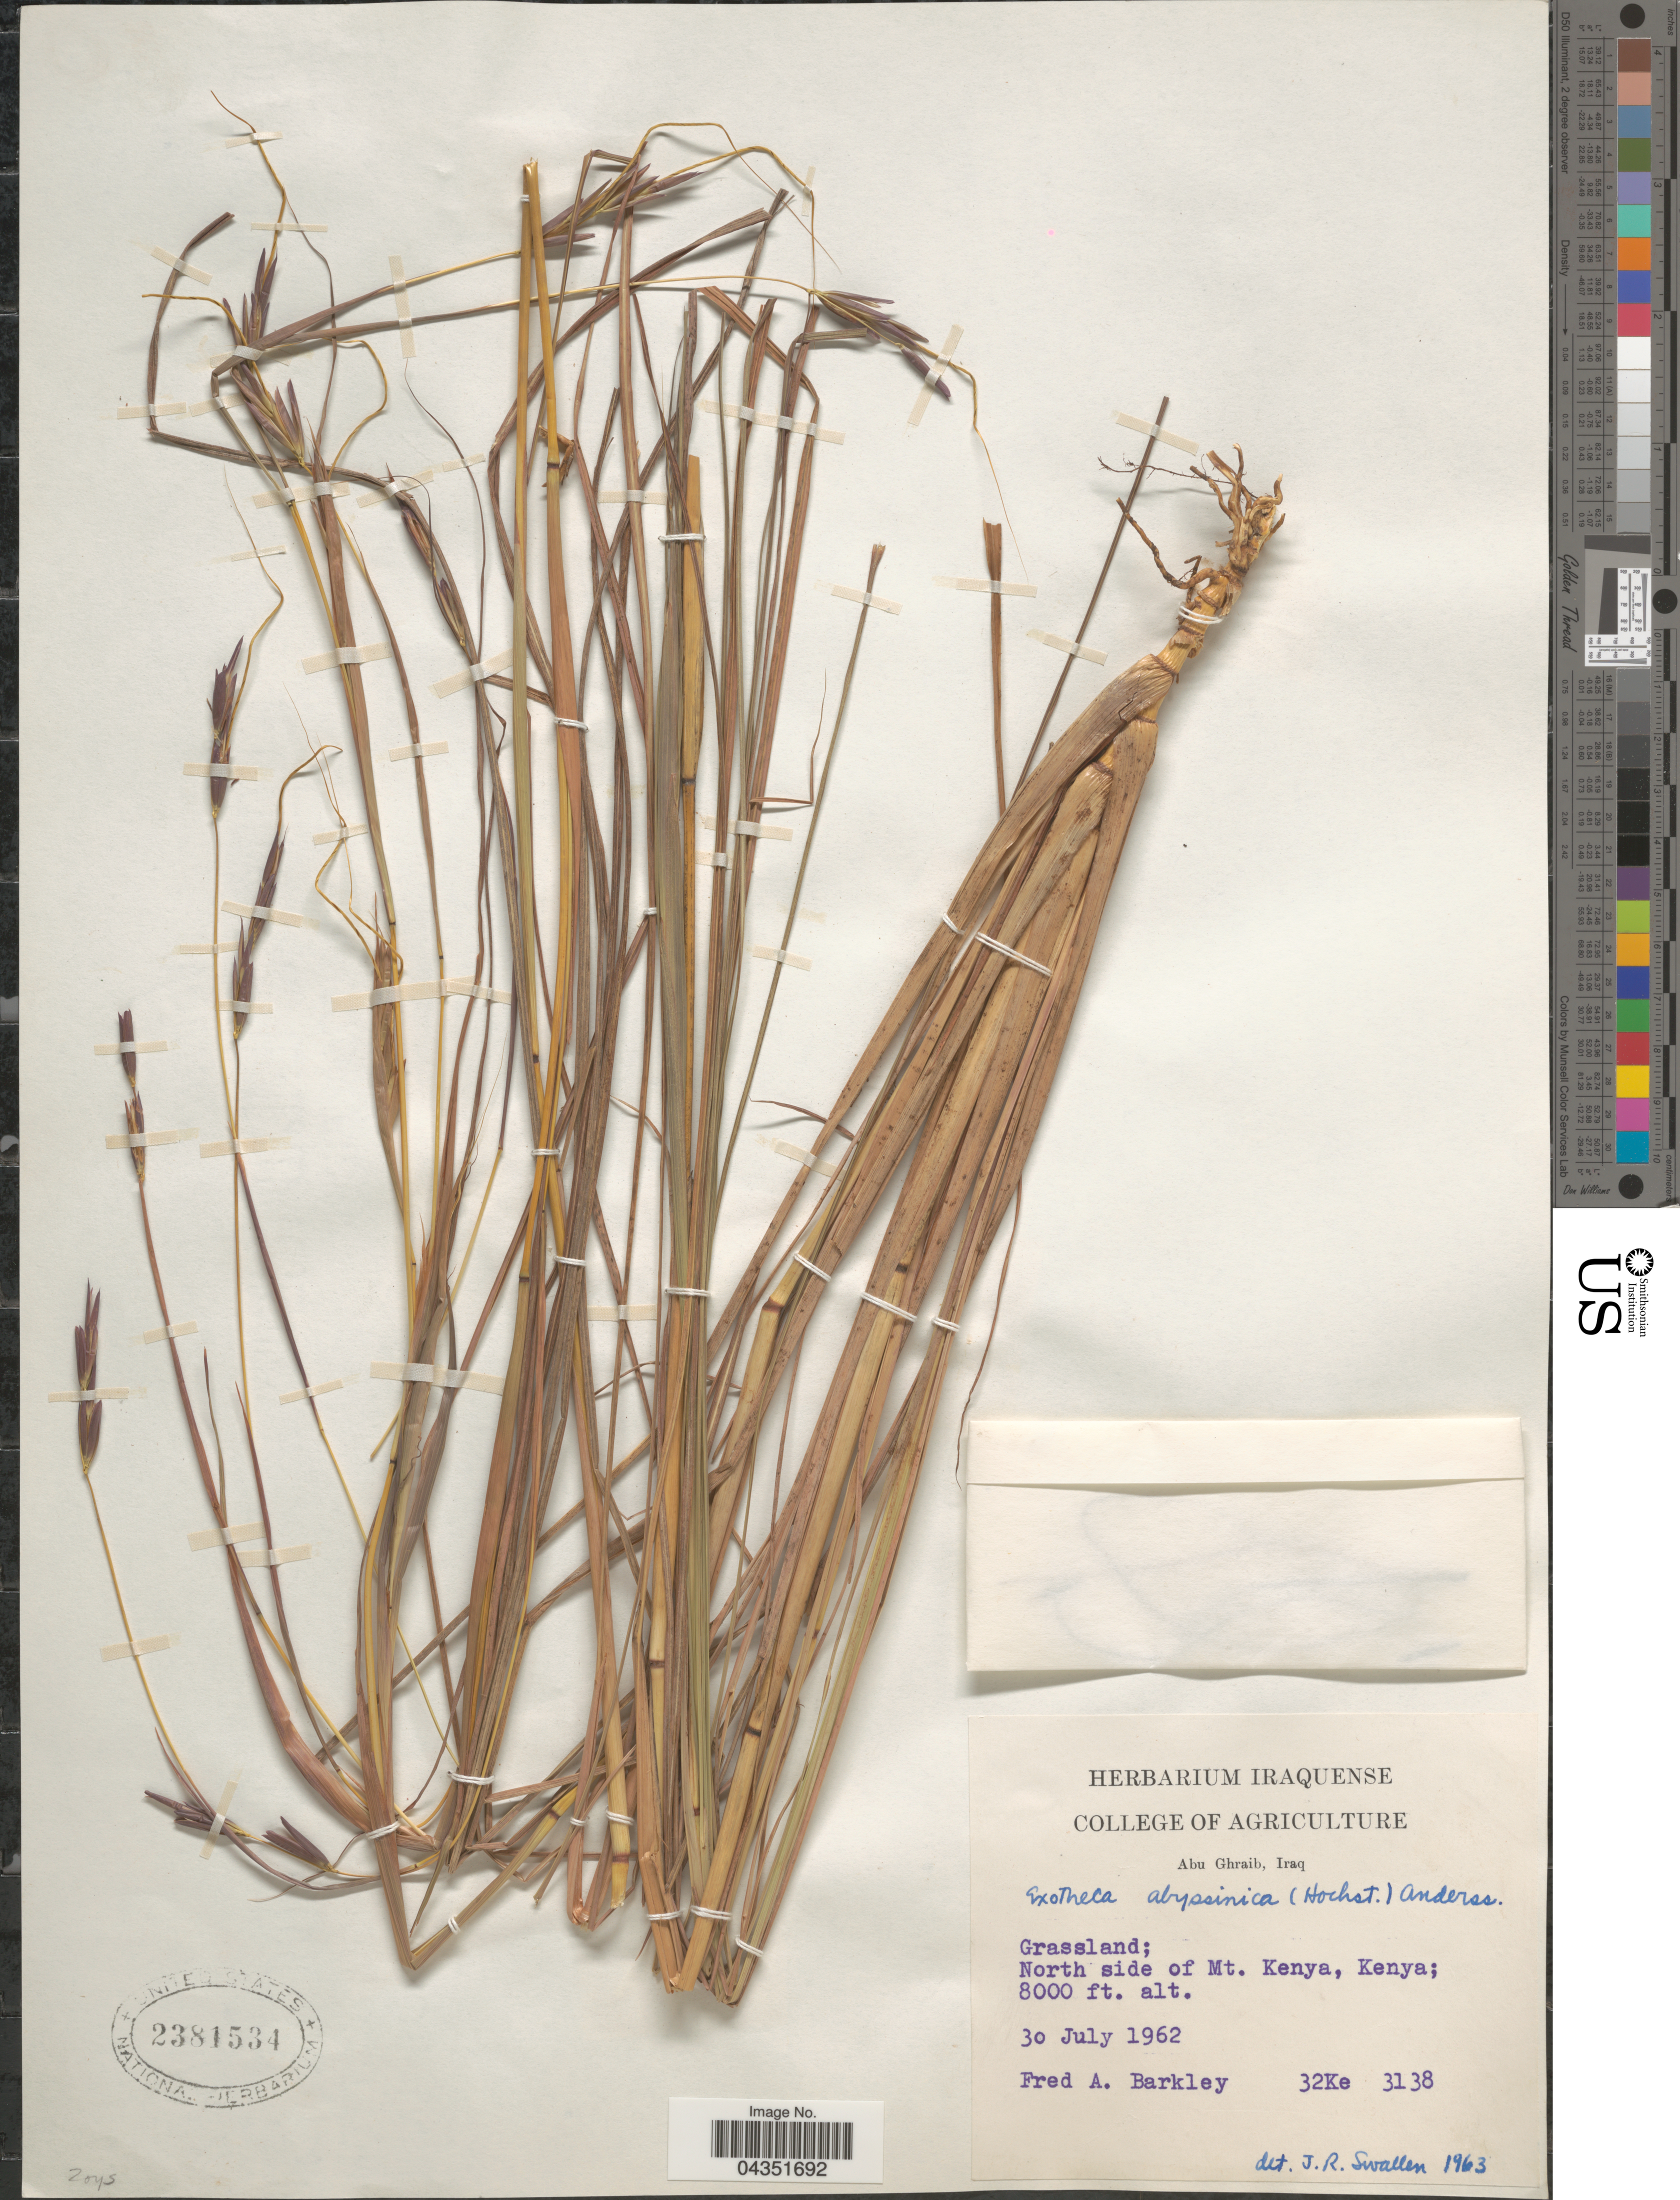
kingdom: Plantae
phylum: Tracheophyta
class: Liliopsida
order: Poales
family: Poaceae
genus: Exotheca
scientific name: Exotheca abyssinica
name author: (Hochst. ex A. Rich.) Andersson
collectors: F. A. Barkley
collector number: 32Ke 3138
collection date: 1962-07-30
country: Kenya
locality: Grassland; North side of Mt. Kenya, Kenya.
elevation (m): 2438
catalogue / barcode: US 2381534